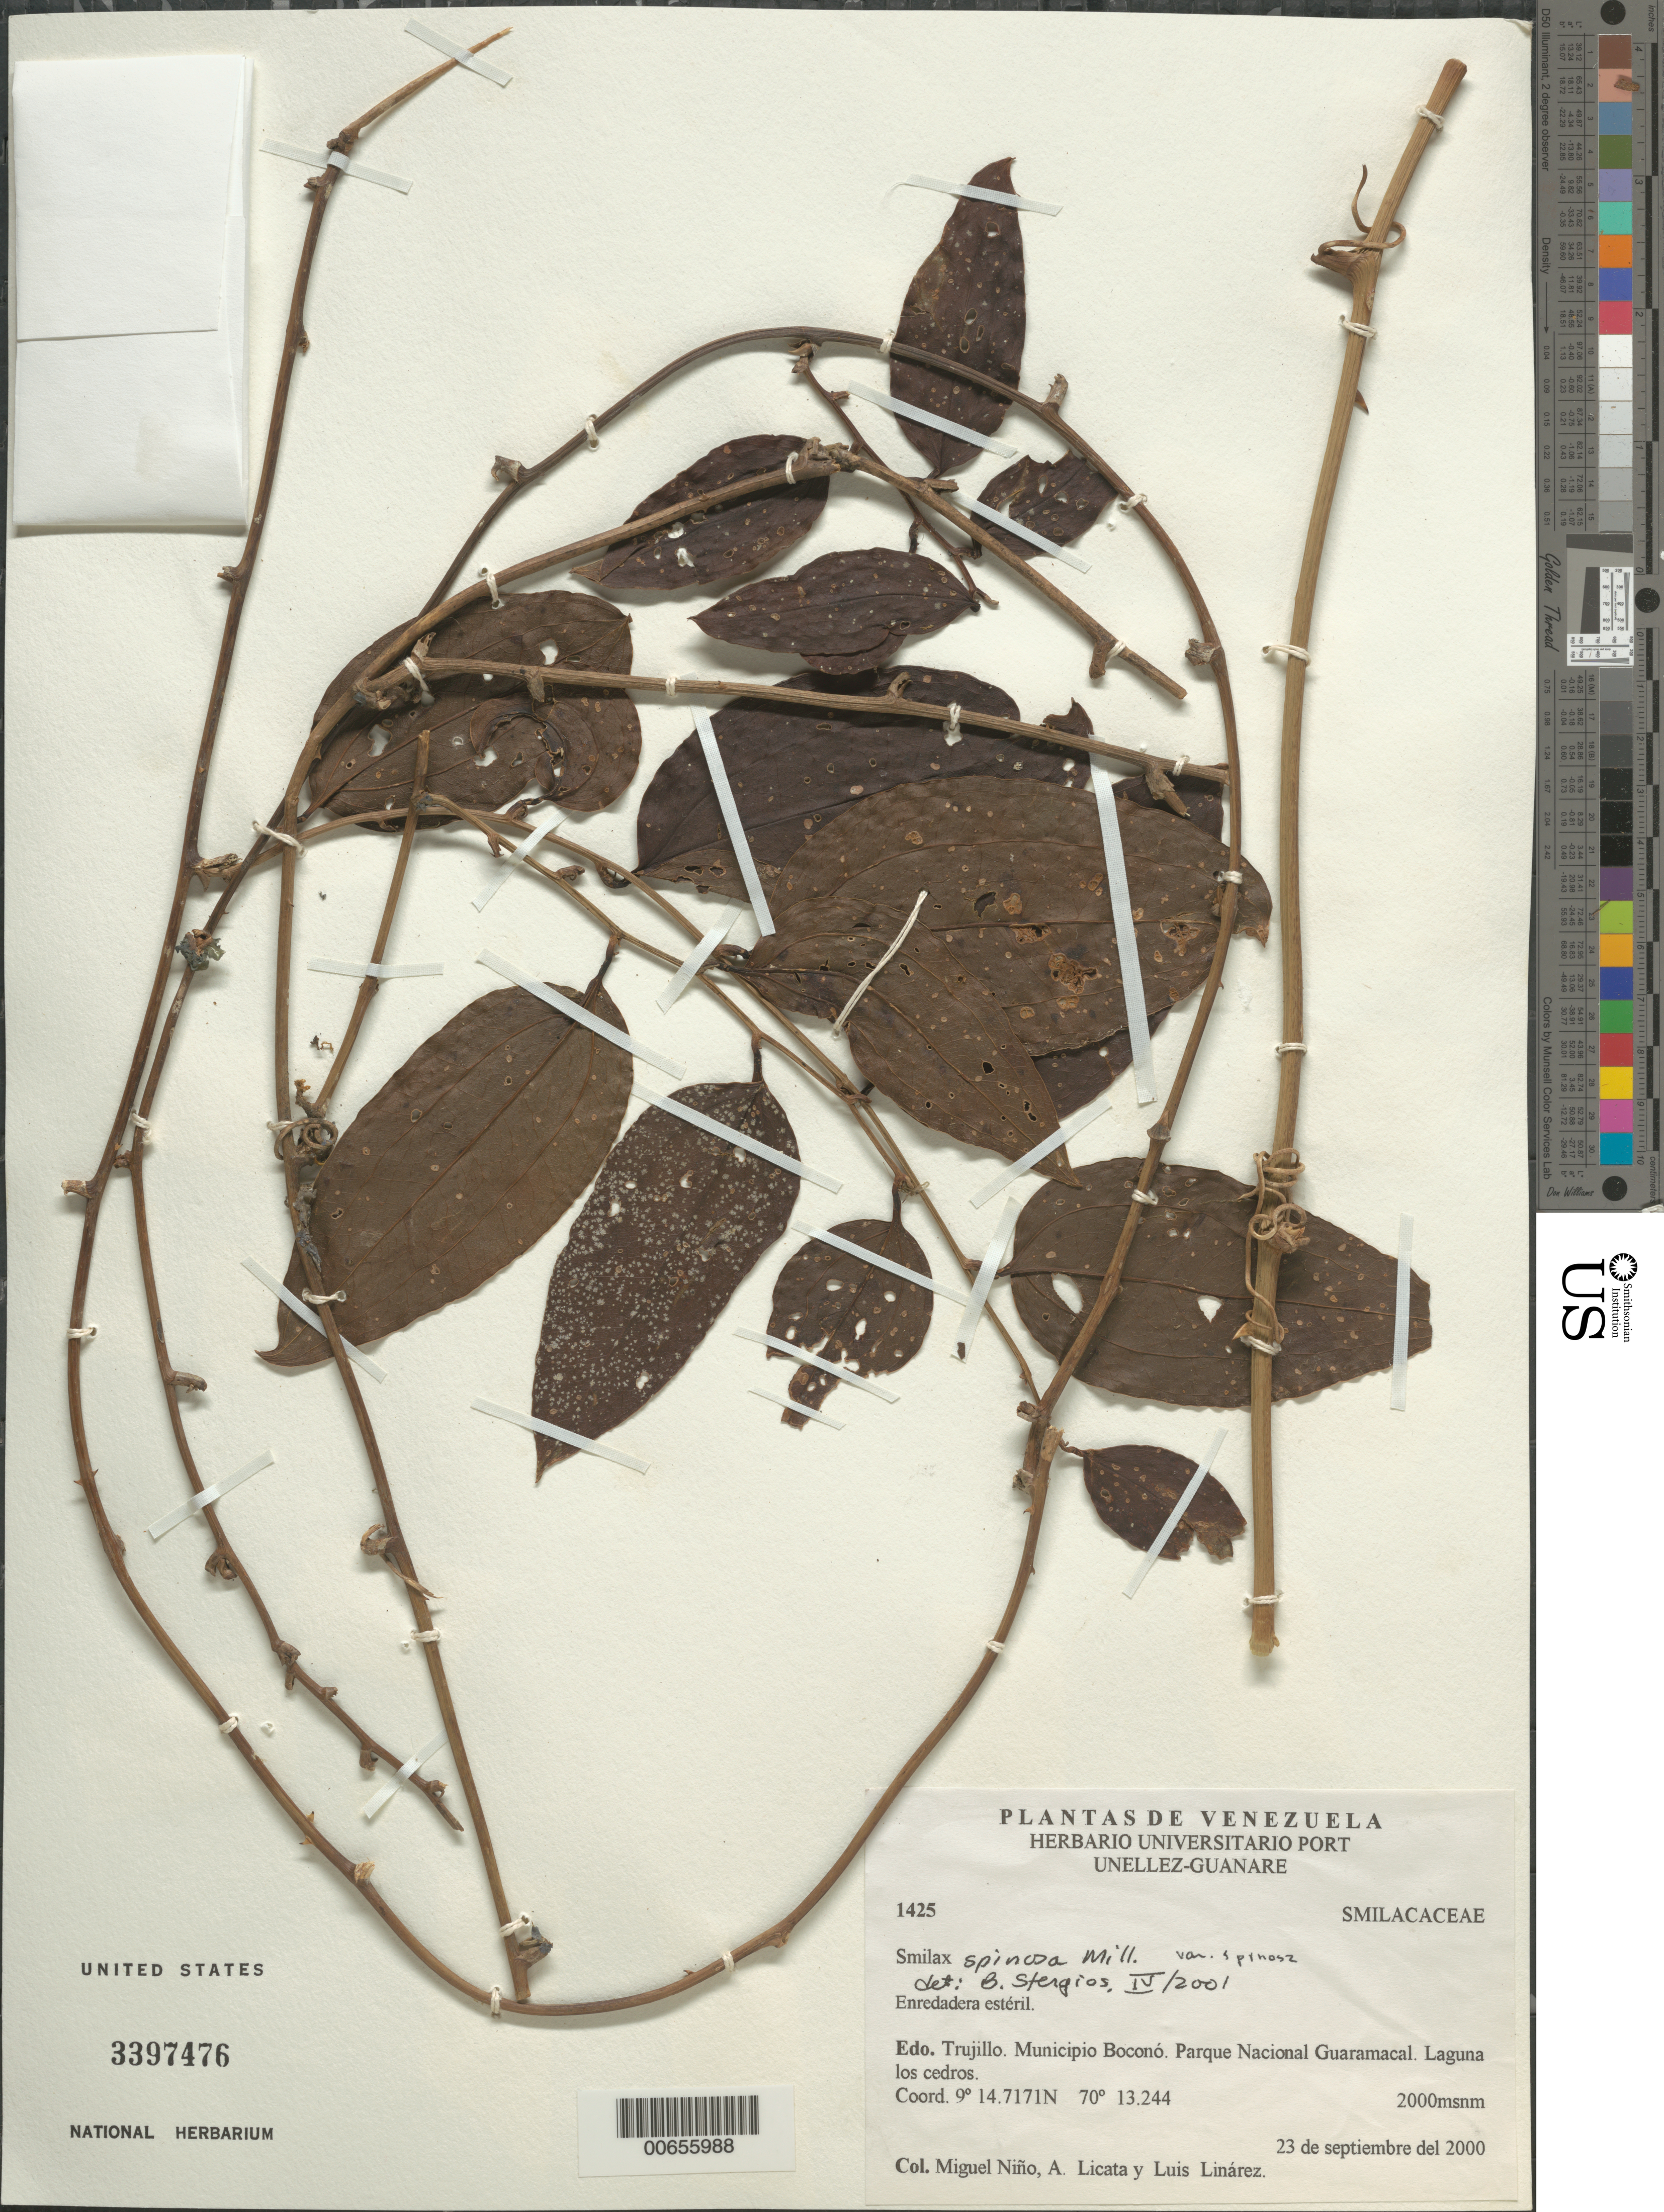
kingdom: Plantae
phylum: Tracheophyta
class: Liliopsida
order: Liliales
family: Smilacaceae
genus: Smilax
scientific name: Smilax spinosa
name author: Mill.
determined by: Dorr, L. J., (BOT), Smithsonian Institution - National Museum of Natural History (UNITED STATES)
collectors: S. M. Niño, A. Licata & L. Linárez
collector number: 1425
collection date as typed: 23 Sep 2000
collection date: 2000-09-23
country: Venezuela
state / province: Trujillo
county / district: Boconó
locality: Parque Nacional Guaramacal, Laguna Los Cedros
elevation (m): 2000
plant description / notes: CUVC, PORT, US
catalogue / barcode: US 3397476